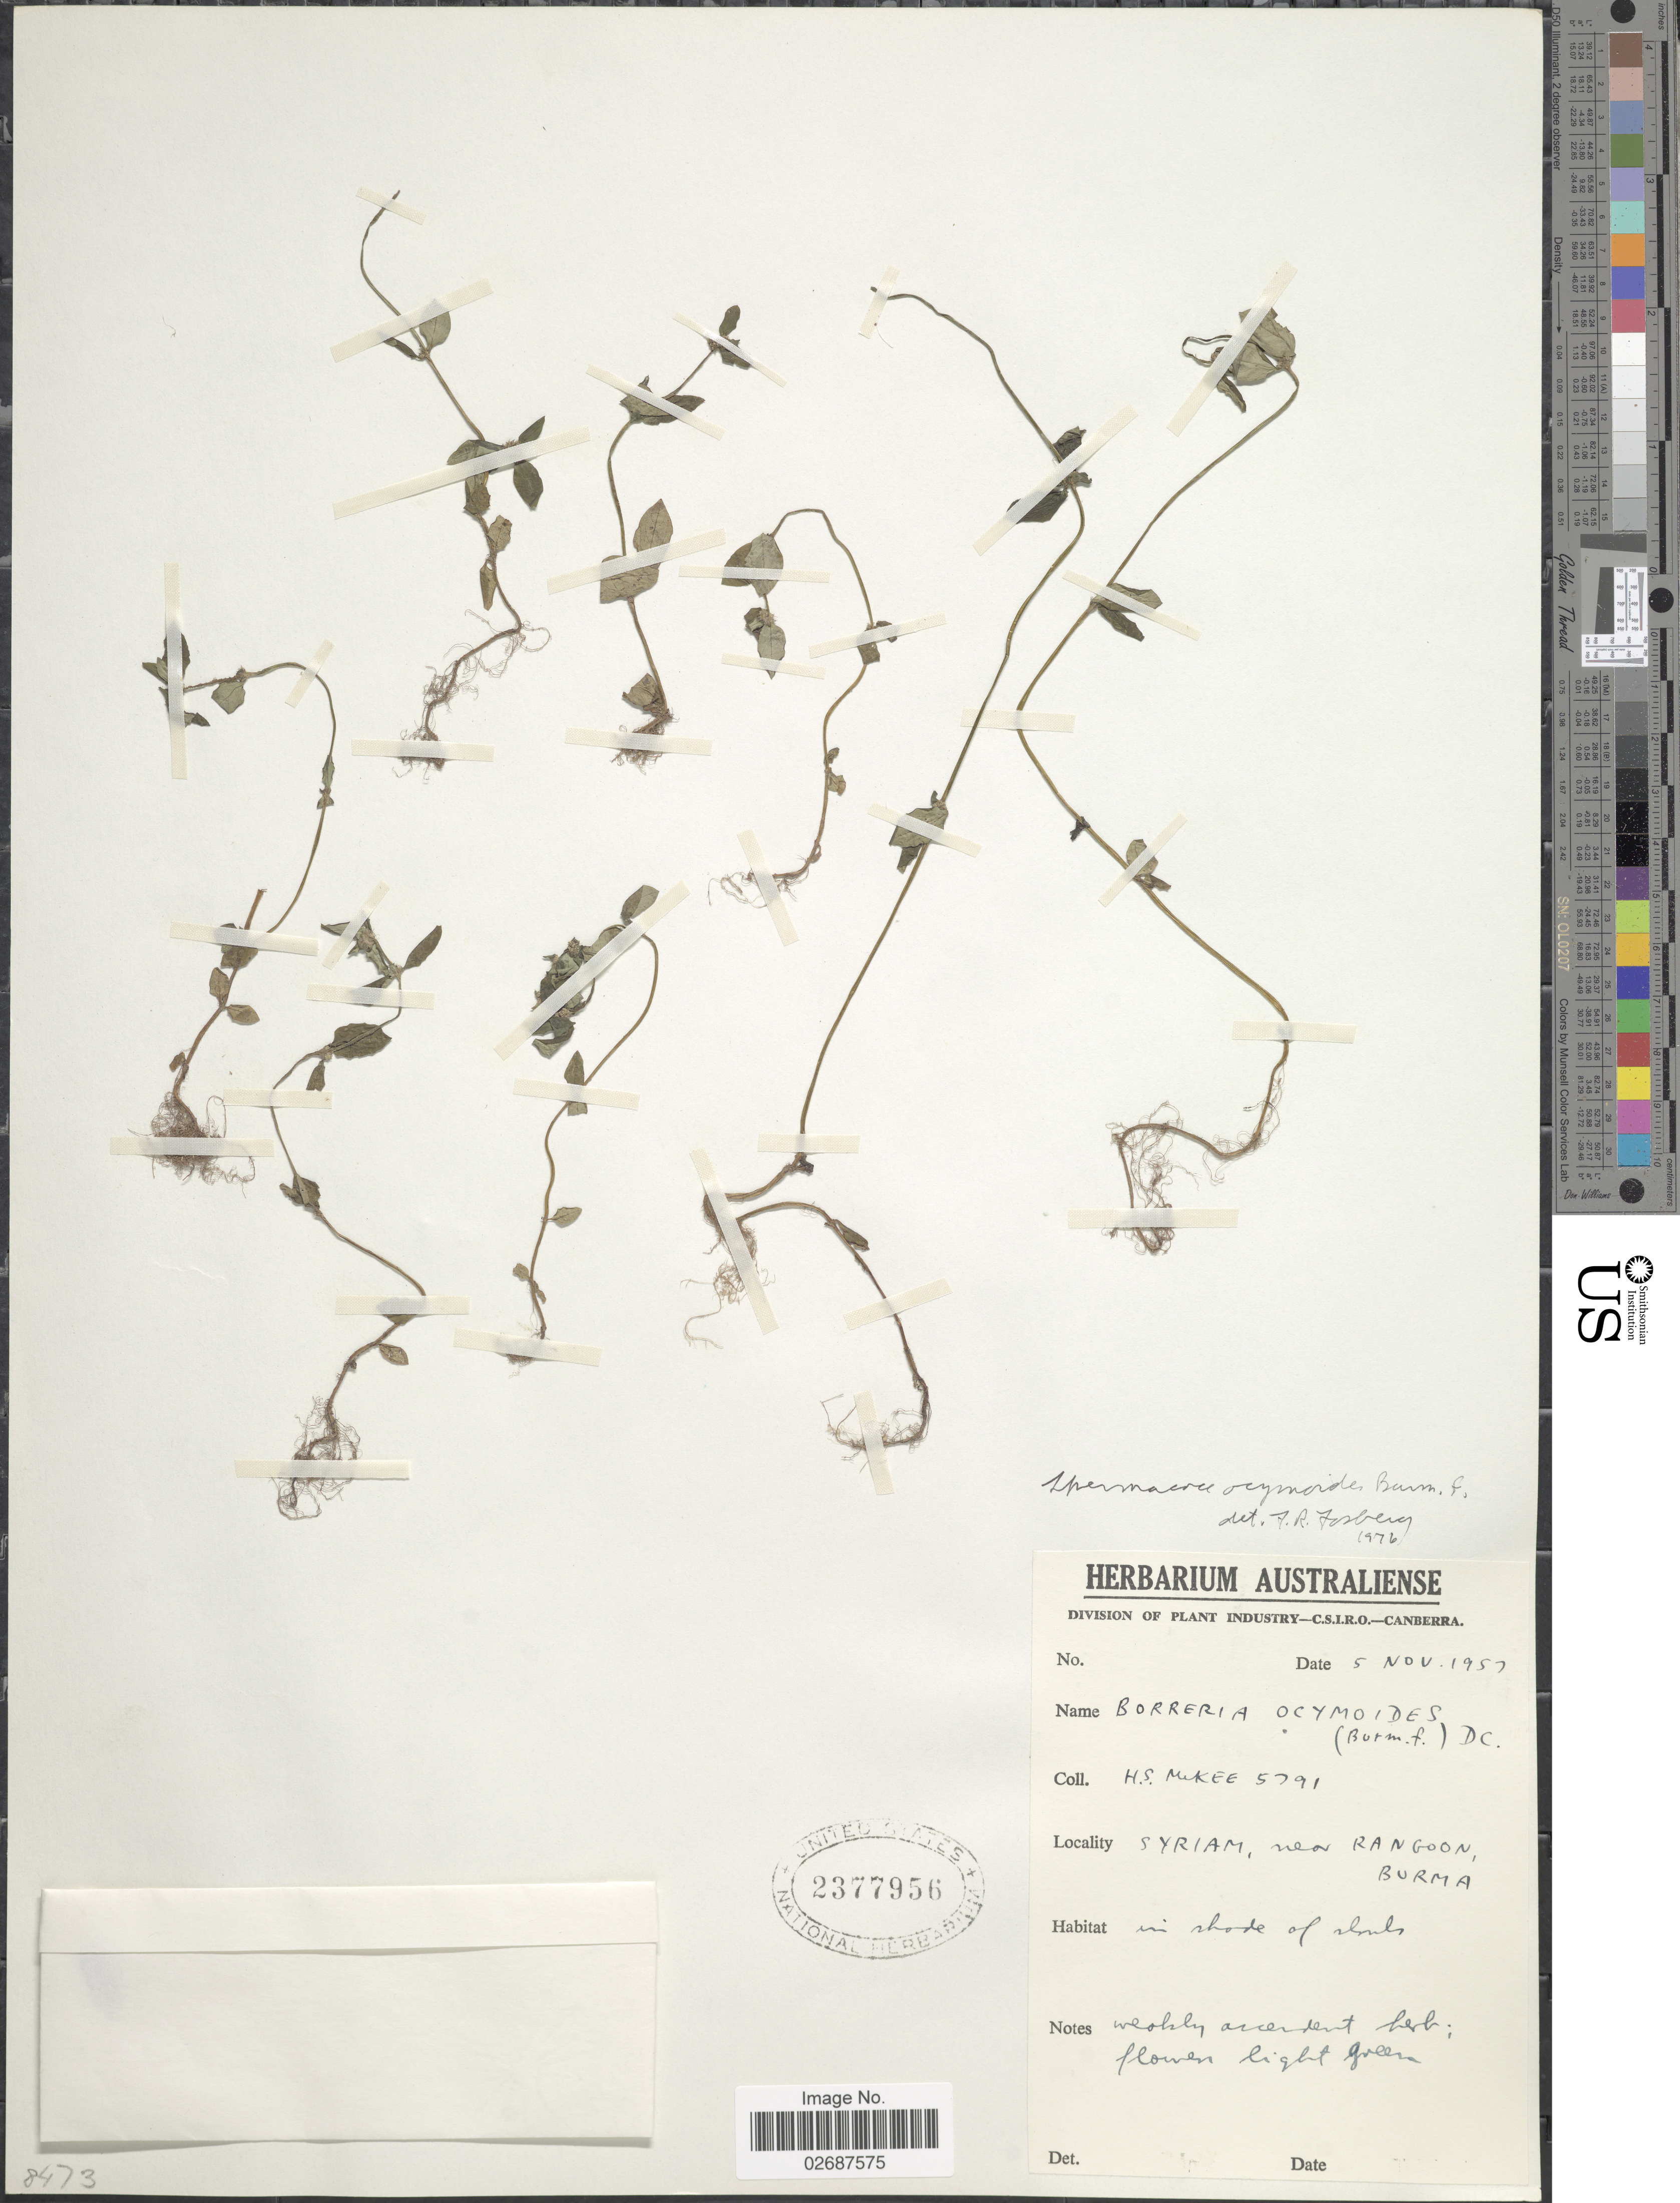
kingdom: Plantae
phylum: Tracheophyta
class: Magnoliopsida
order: Gentianales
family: Rubiaceae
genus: Borreria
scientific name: Borreria ocymoides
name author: (Burm. f.) DC.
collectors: H. S. McKee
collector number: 5791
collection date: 1957-11-05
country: Myanmar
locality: Syriam, near Rangoon.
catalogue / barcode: US 2377956